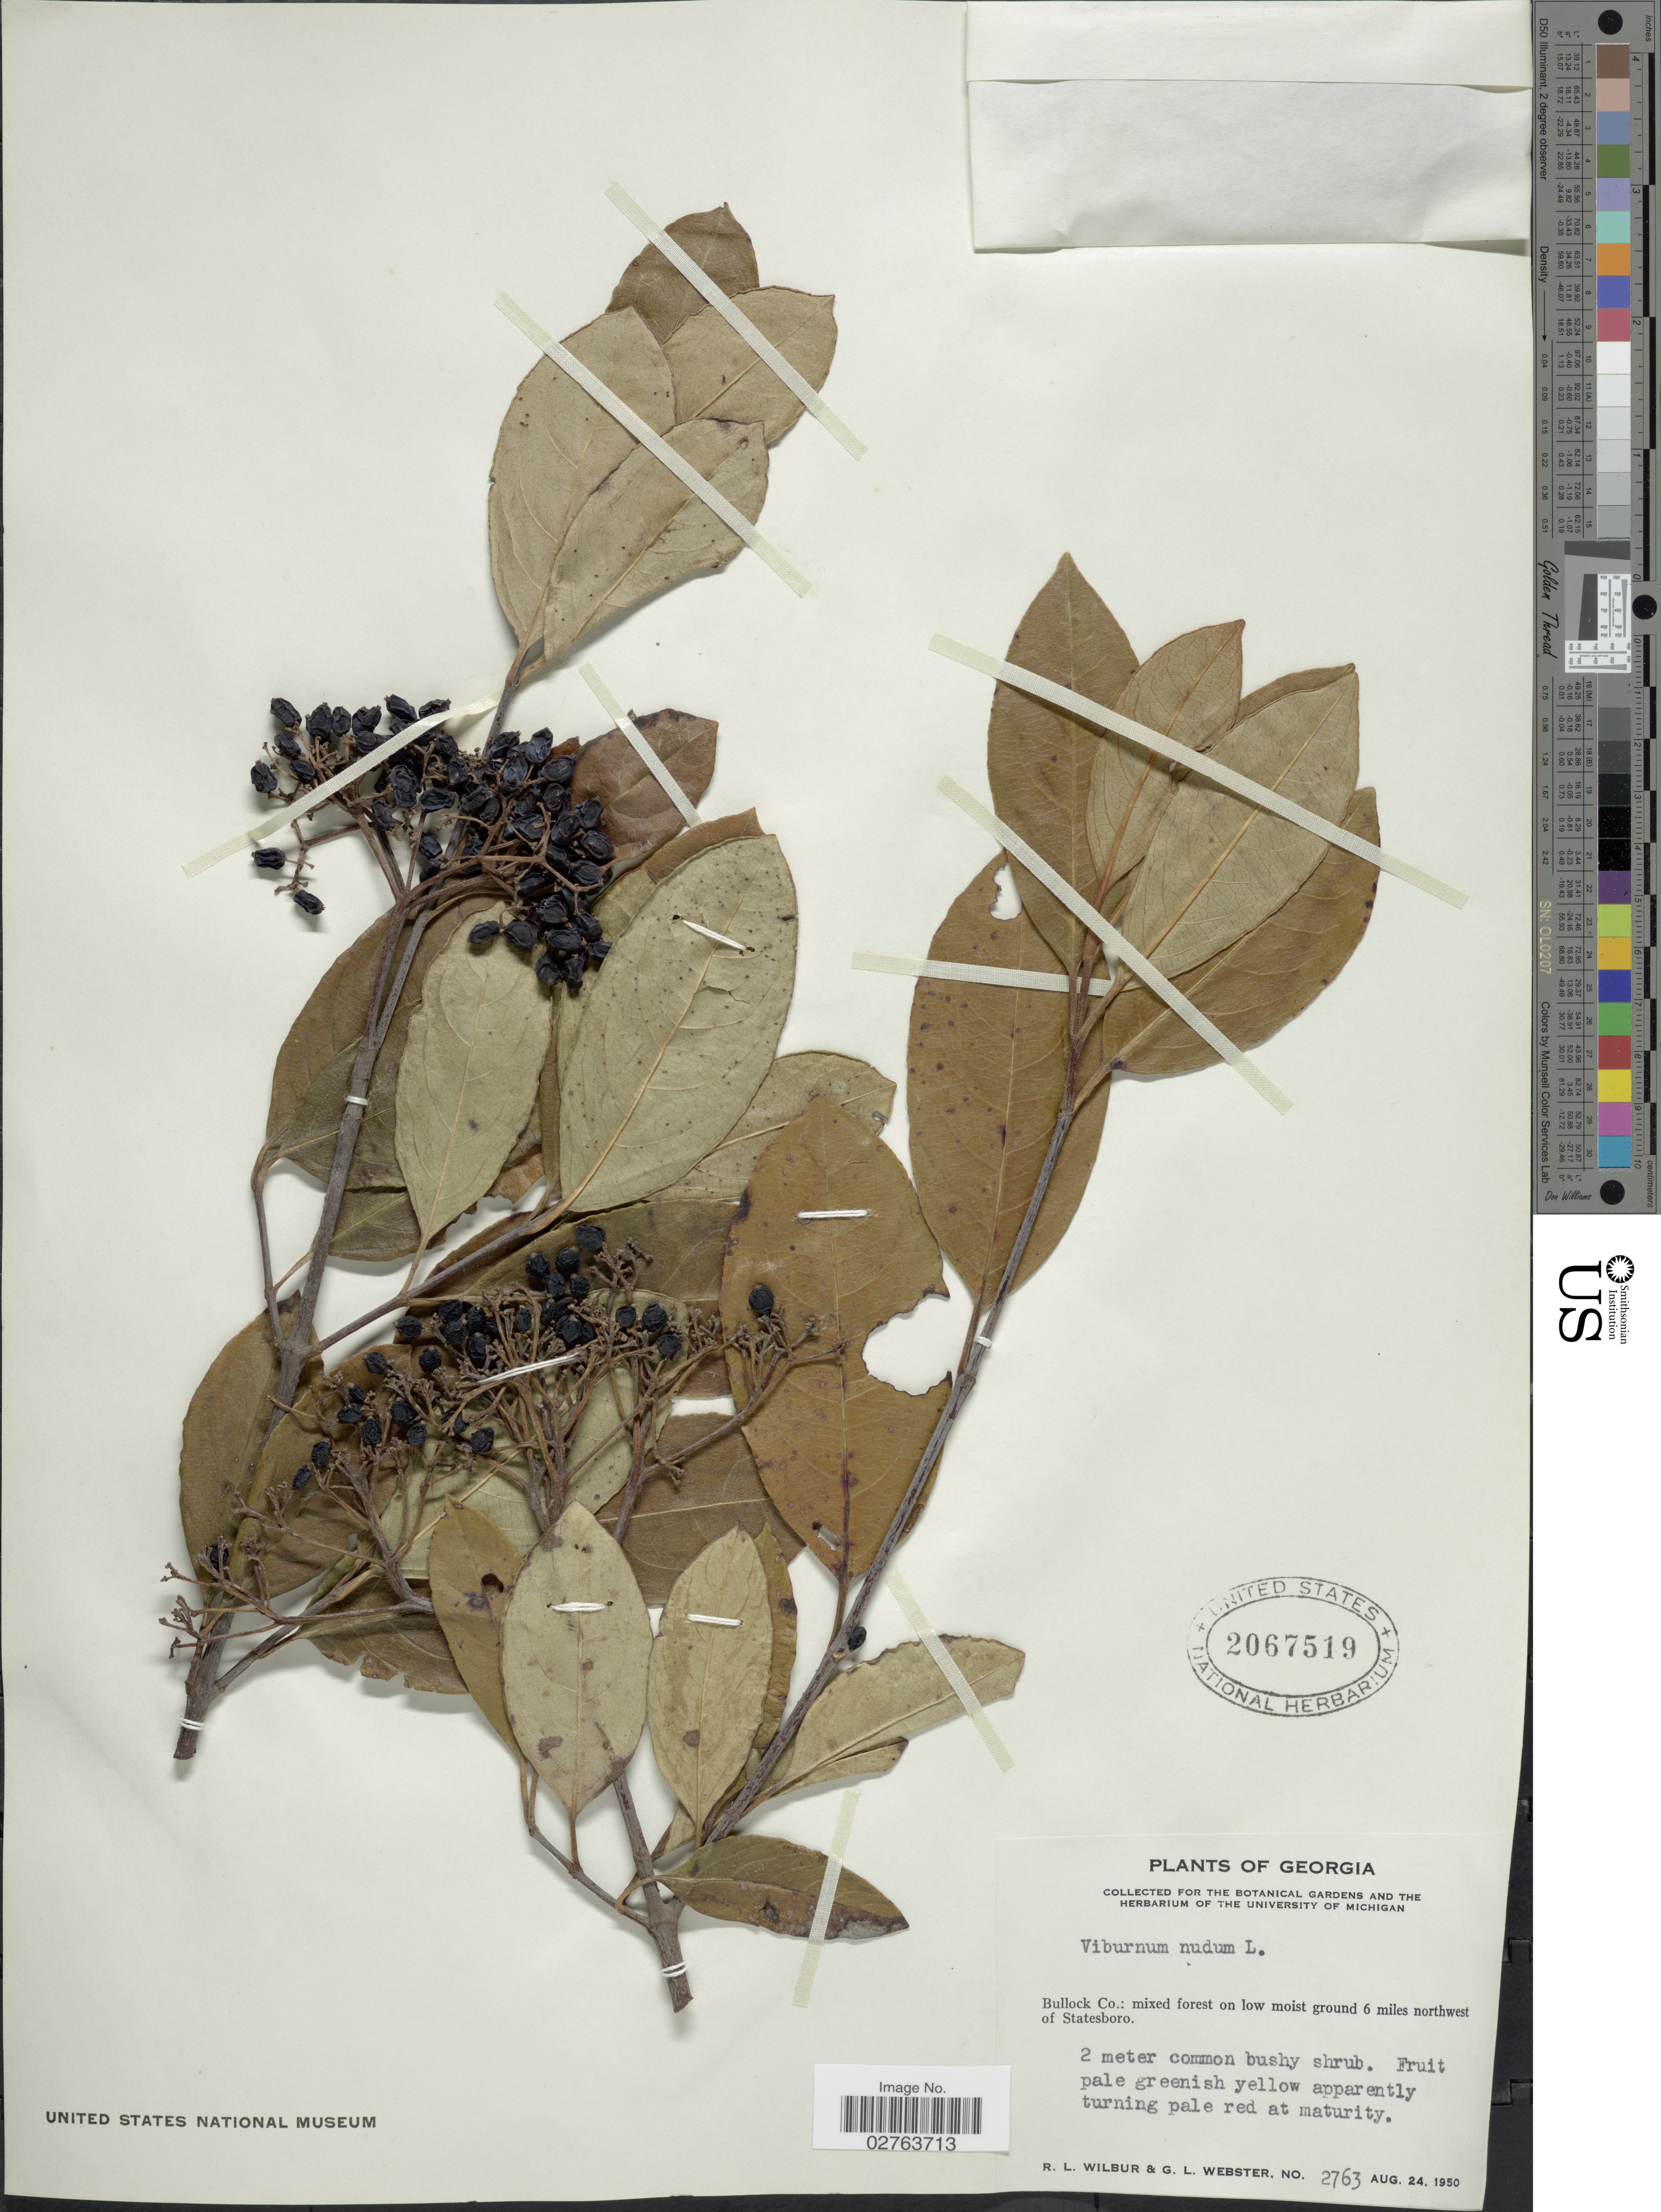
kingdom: Plantae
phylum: Tracheophyta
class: Magnoliopsida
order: Dipsacales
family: Viburnaceae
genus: Viburnum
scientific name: Viburnum nudum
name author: L.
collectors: R. L. Wilbur & G. L. Webster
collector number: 2763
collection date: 1950-08-24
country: United States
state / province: Georgia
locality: Bullock Co.: mixed forest on low moist ground 6 miles northwest of Statesboro.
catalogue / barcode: US 2067519